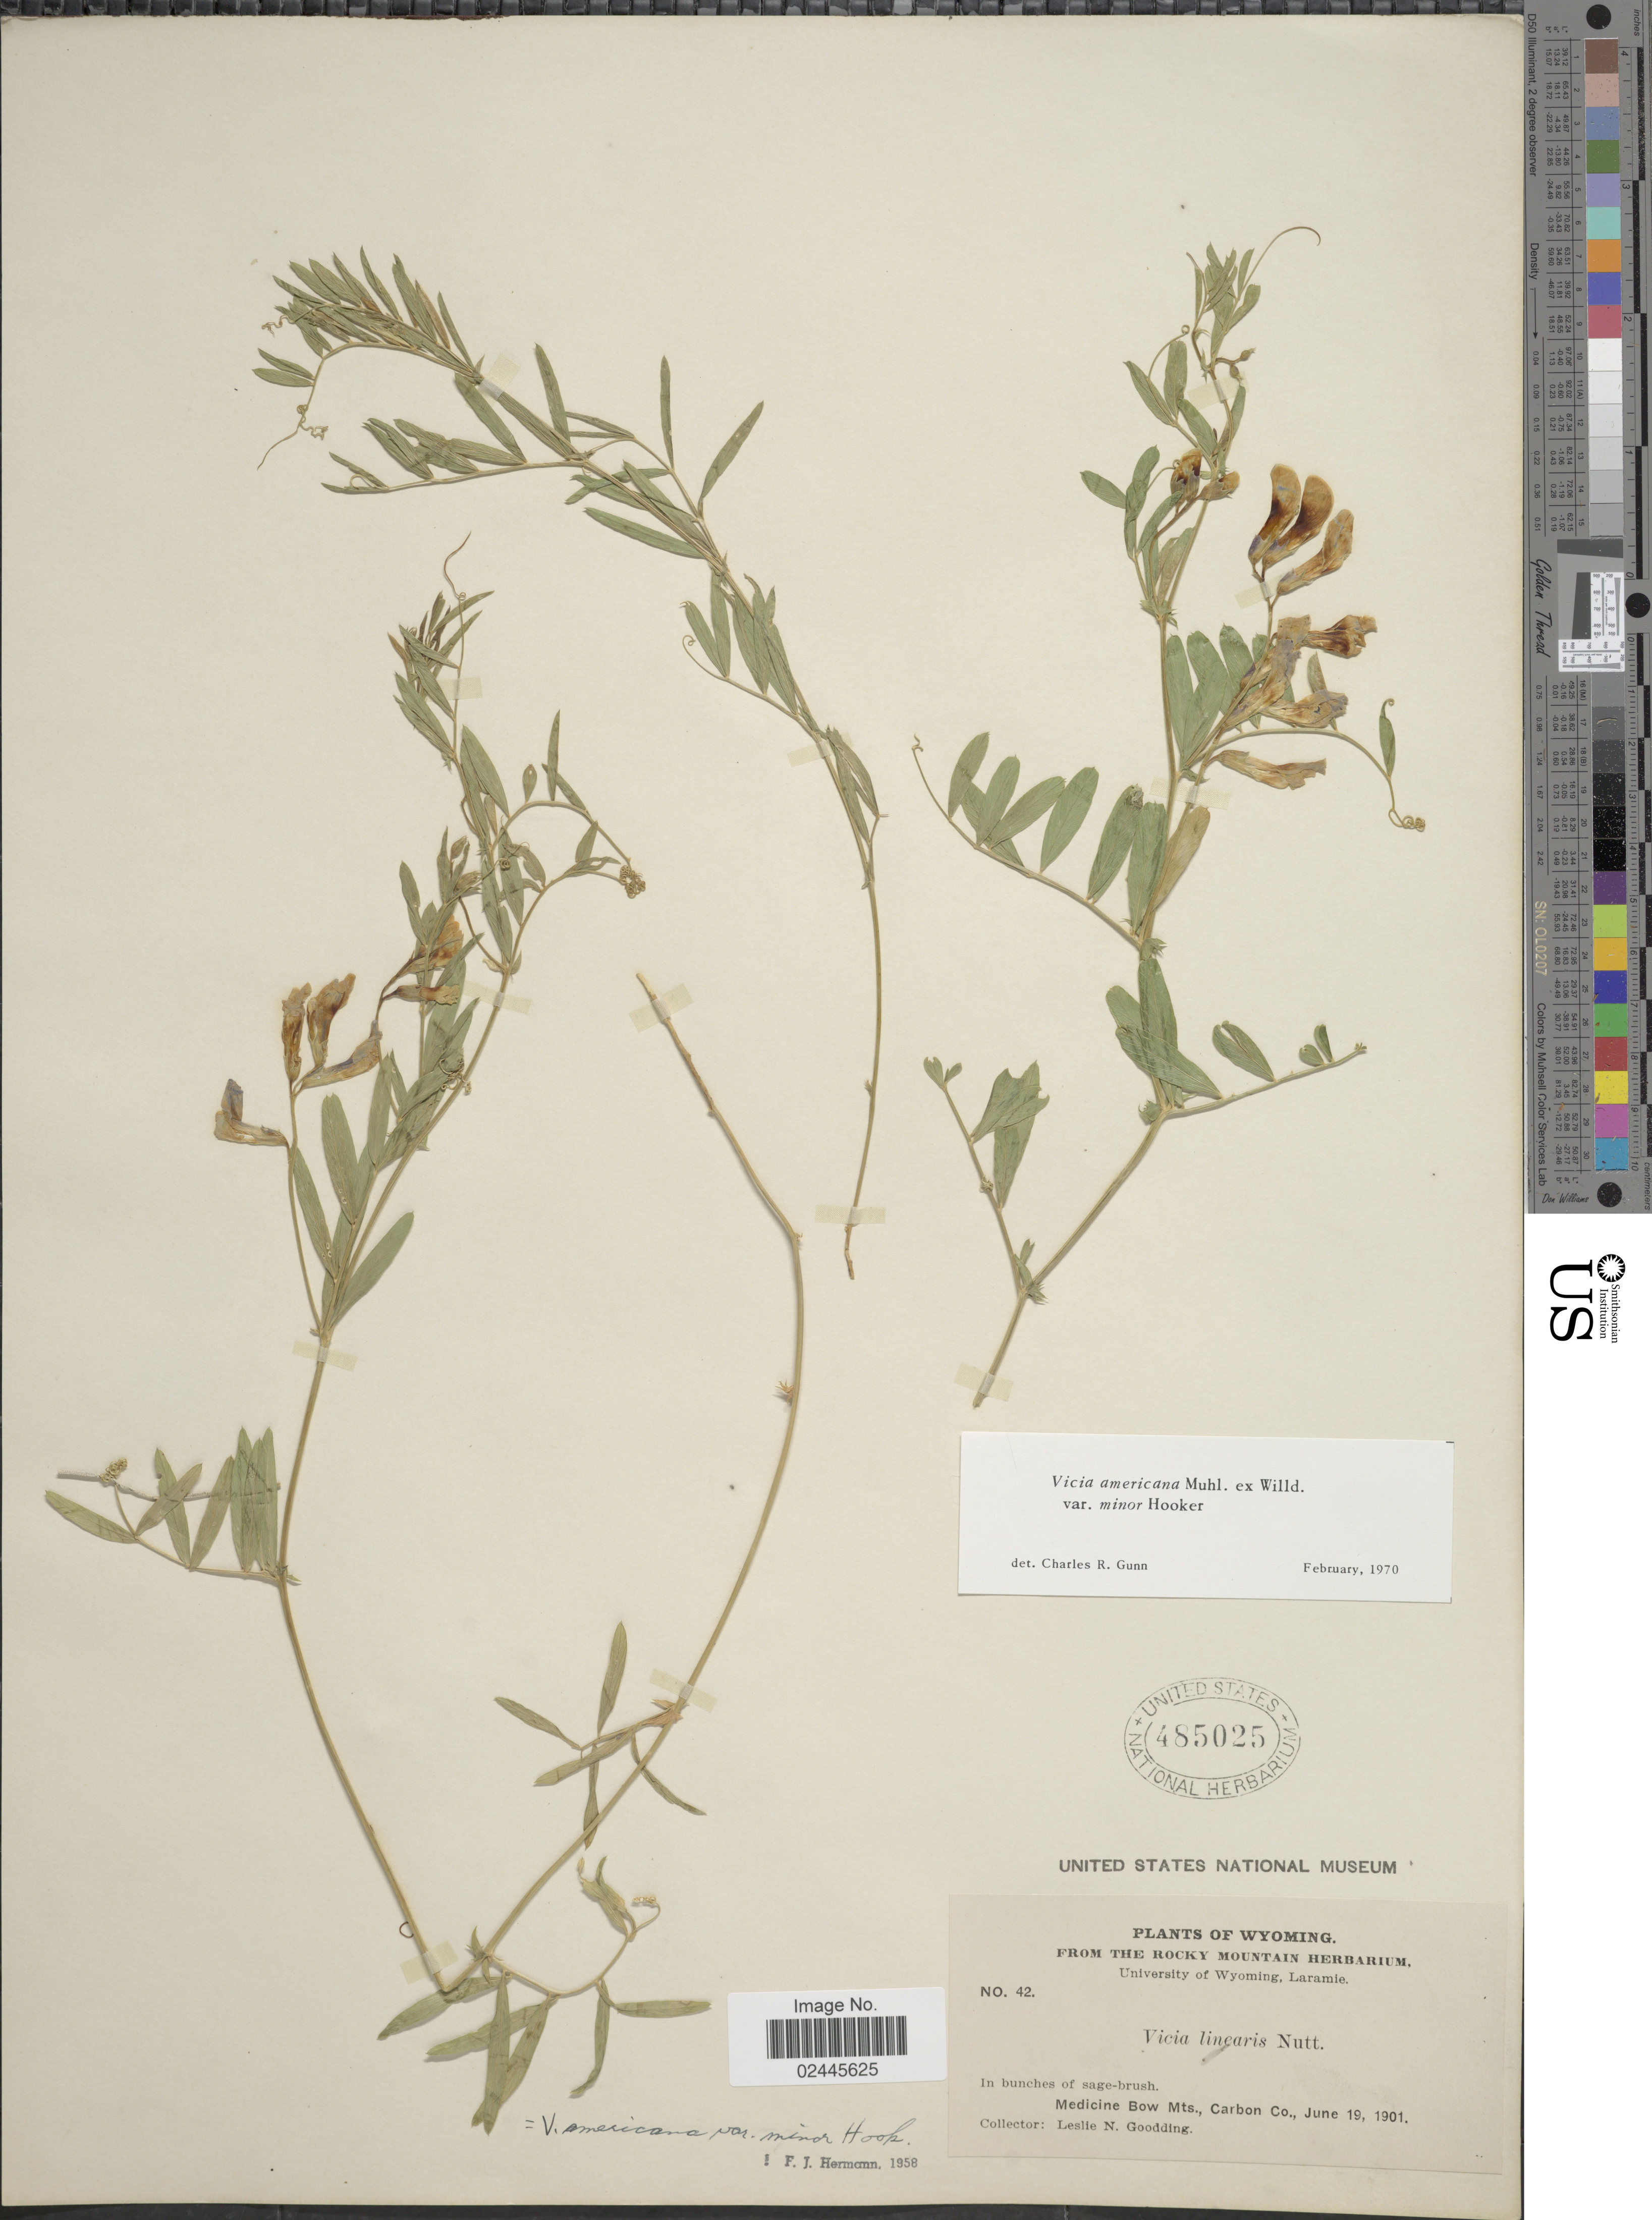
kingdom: Plantae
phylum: Tracheophyta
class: Magnoliopsida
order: Fabales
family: Fabaceae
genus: Vicia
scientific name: Vicia americana var. minor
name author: Hook.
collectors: L. N. Goodding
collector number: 42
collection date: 1901-06-19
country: United States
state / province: Wyoming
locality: In bunches of sage-brush, Medicine Bow Mts., Carbon Co.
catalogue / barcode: US 485025